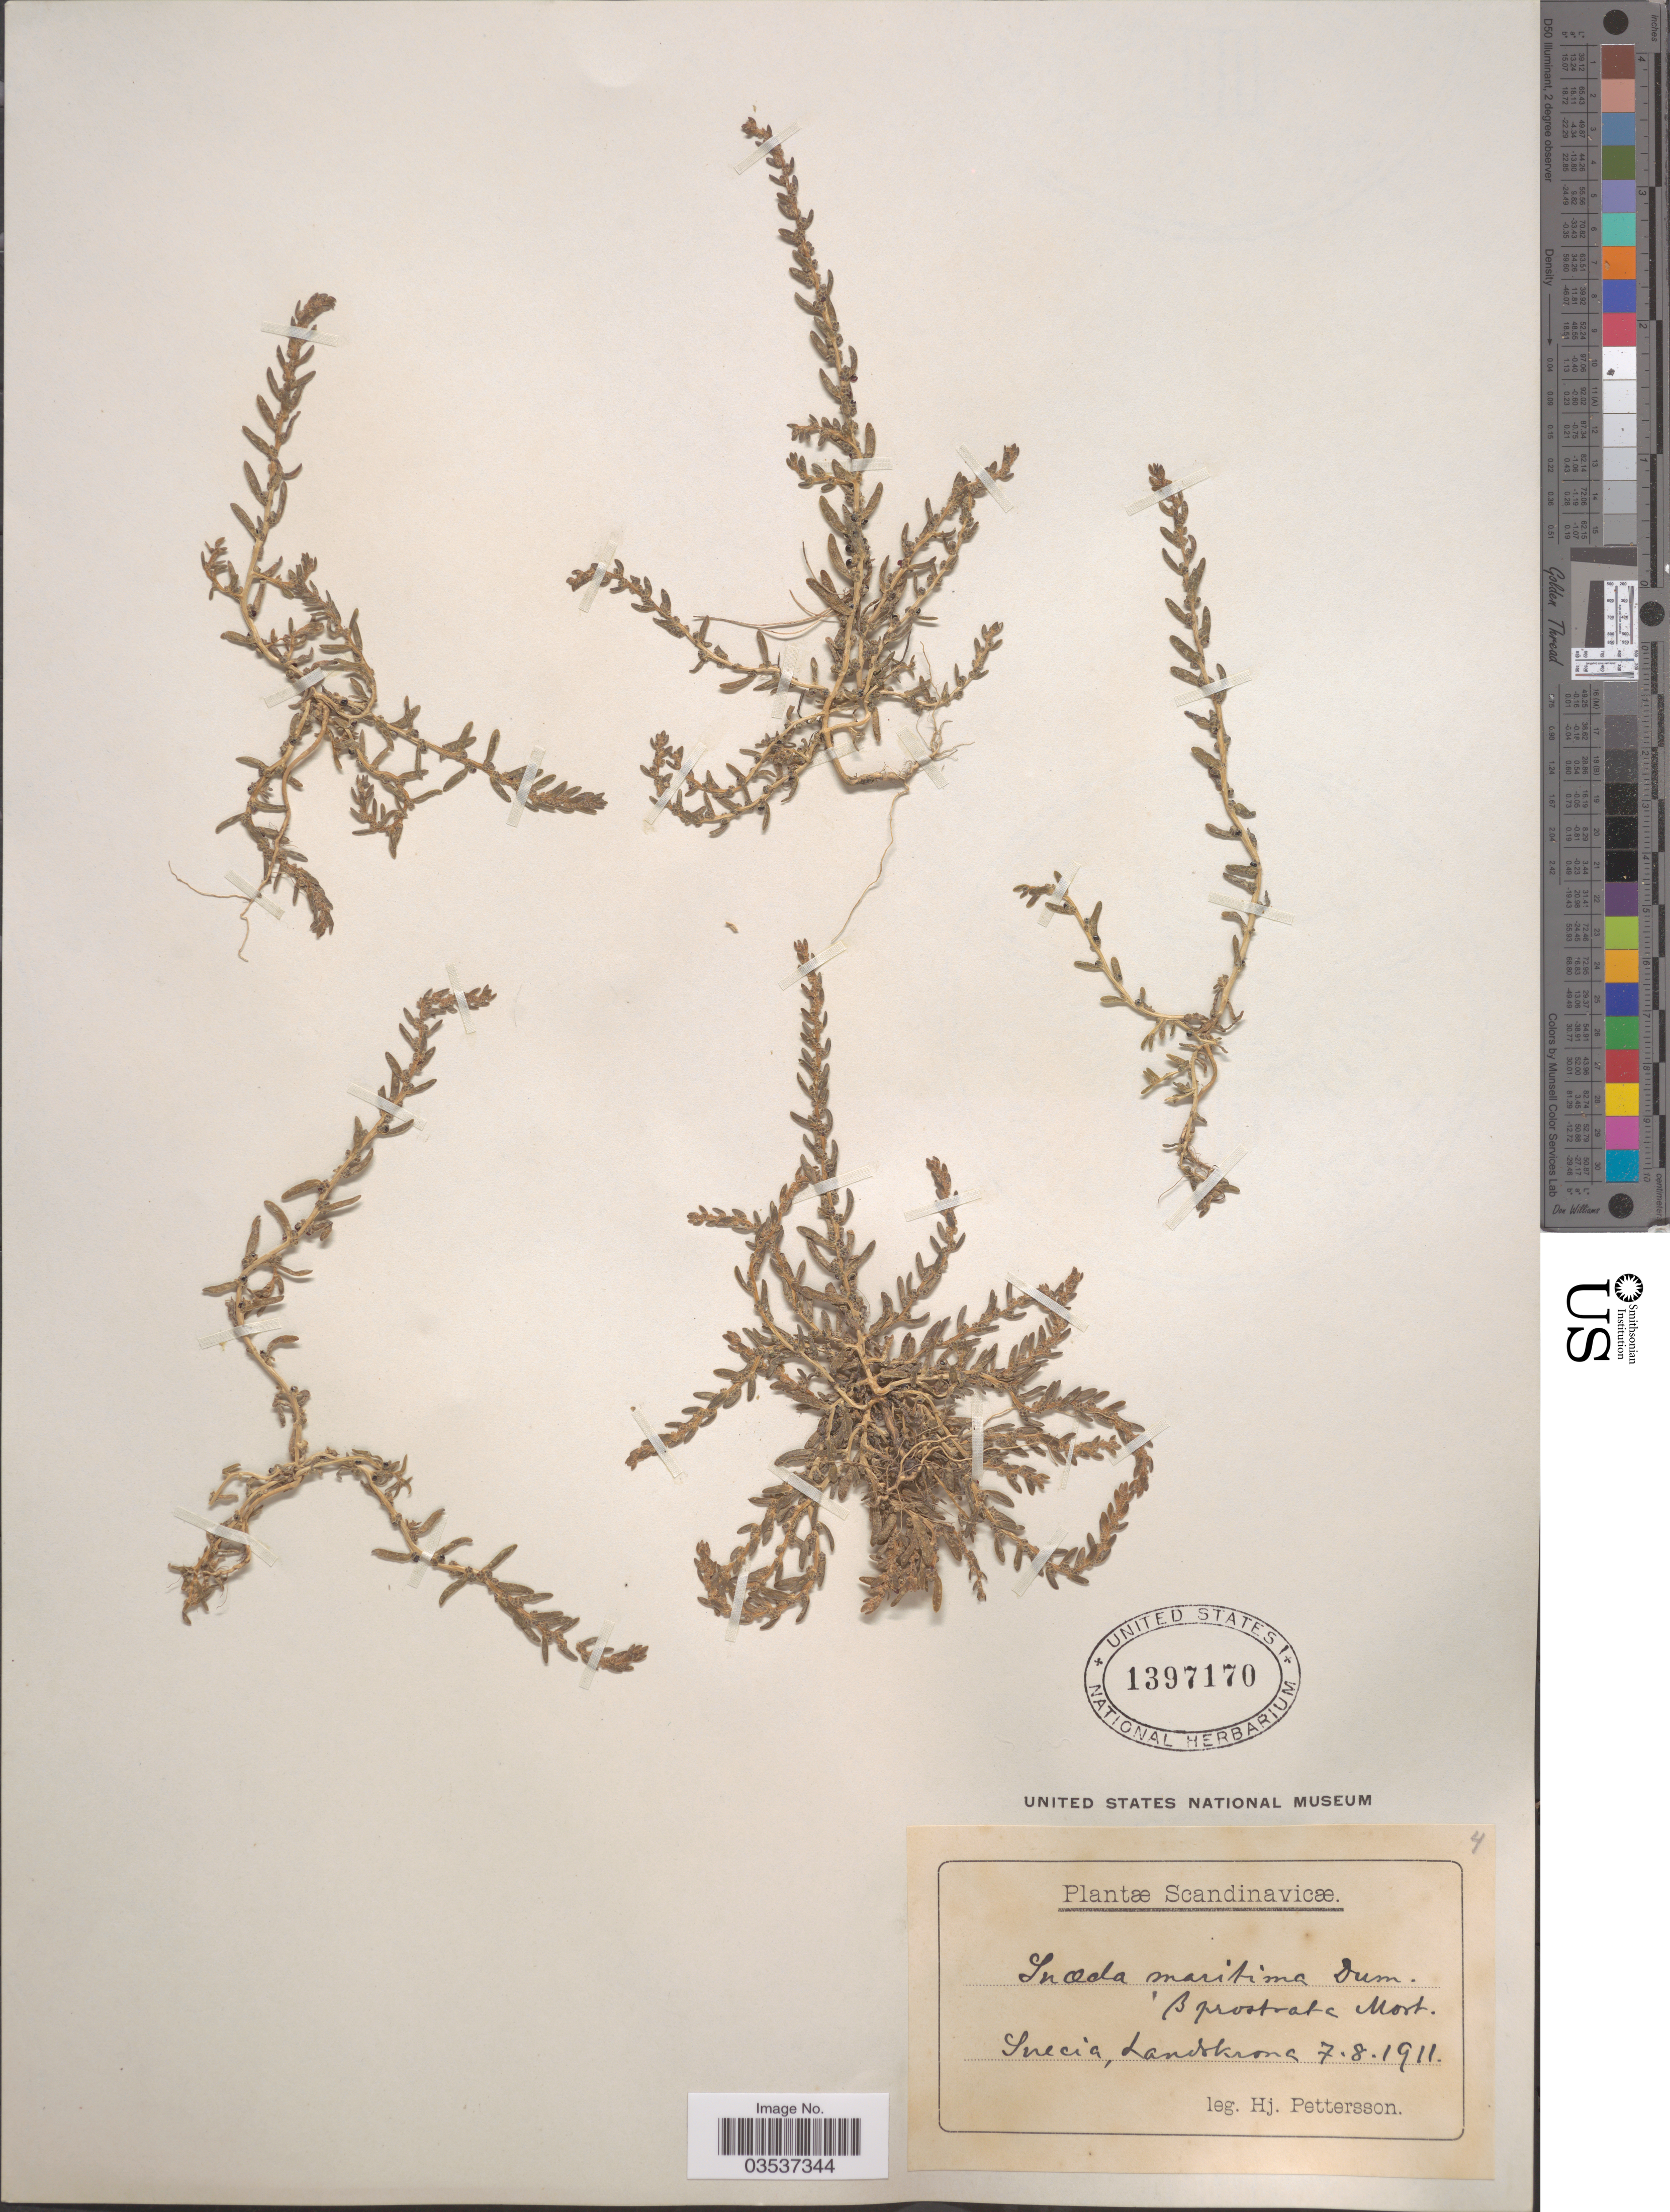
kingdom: Plantae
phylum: Tracheophyta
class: Magnoliopsida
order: Caryophyllales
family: Amaranthaceae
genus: Suaeda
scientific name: Suaeda maritima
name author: (L.) Dumort.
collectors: H. Pettersson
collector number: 4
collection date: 1911-08-07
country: Sweden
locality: Scandinavicæ. Suecia, Landskrona.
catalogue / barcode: US 1397170